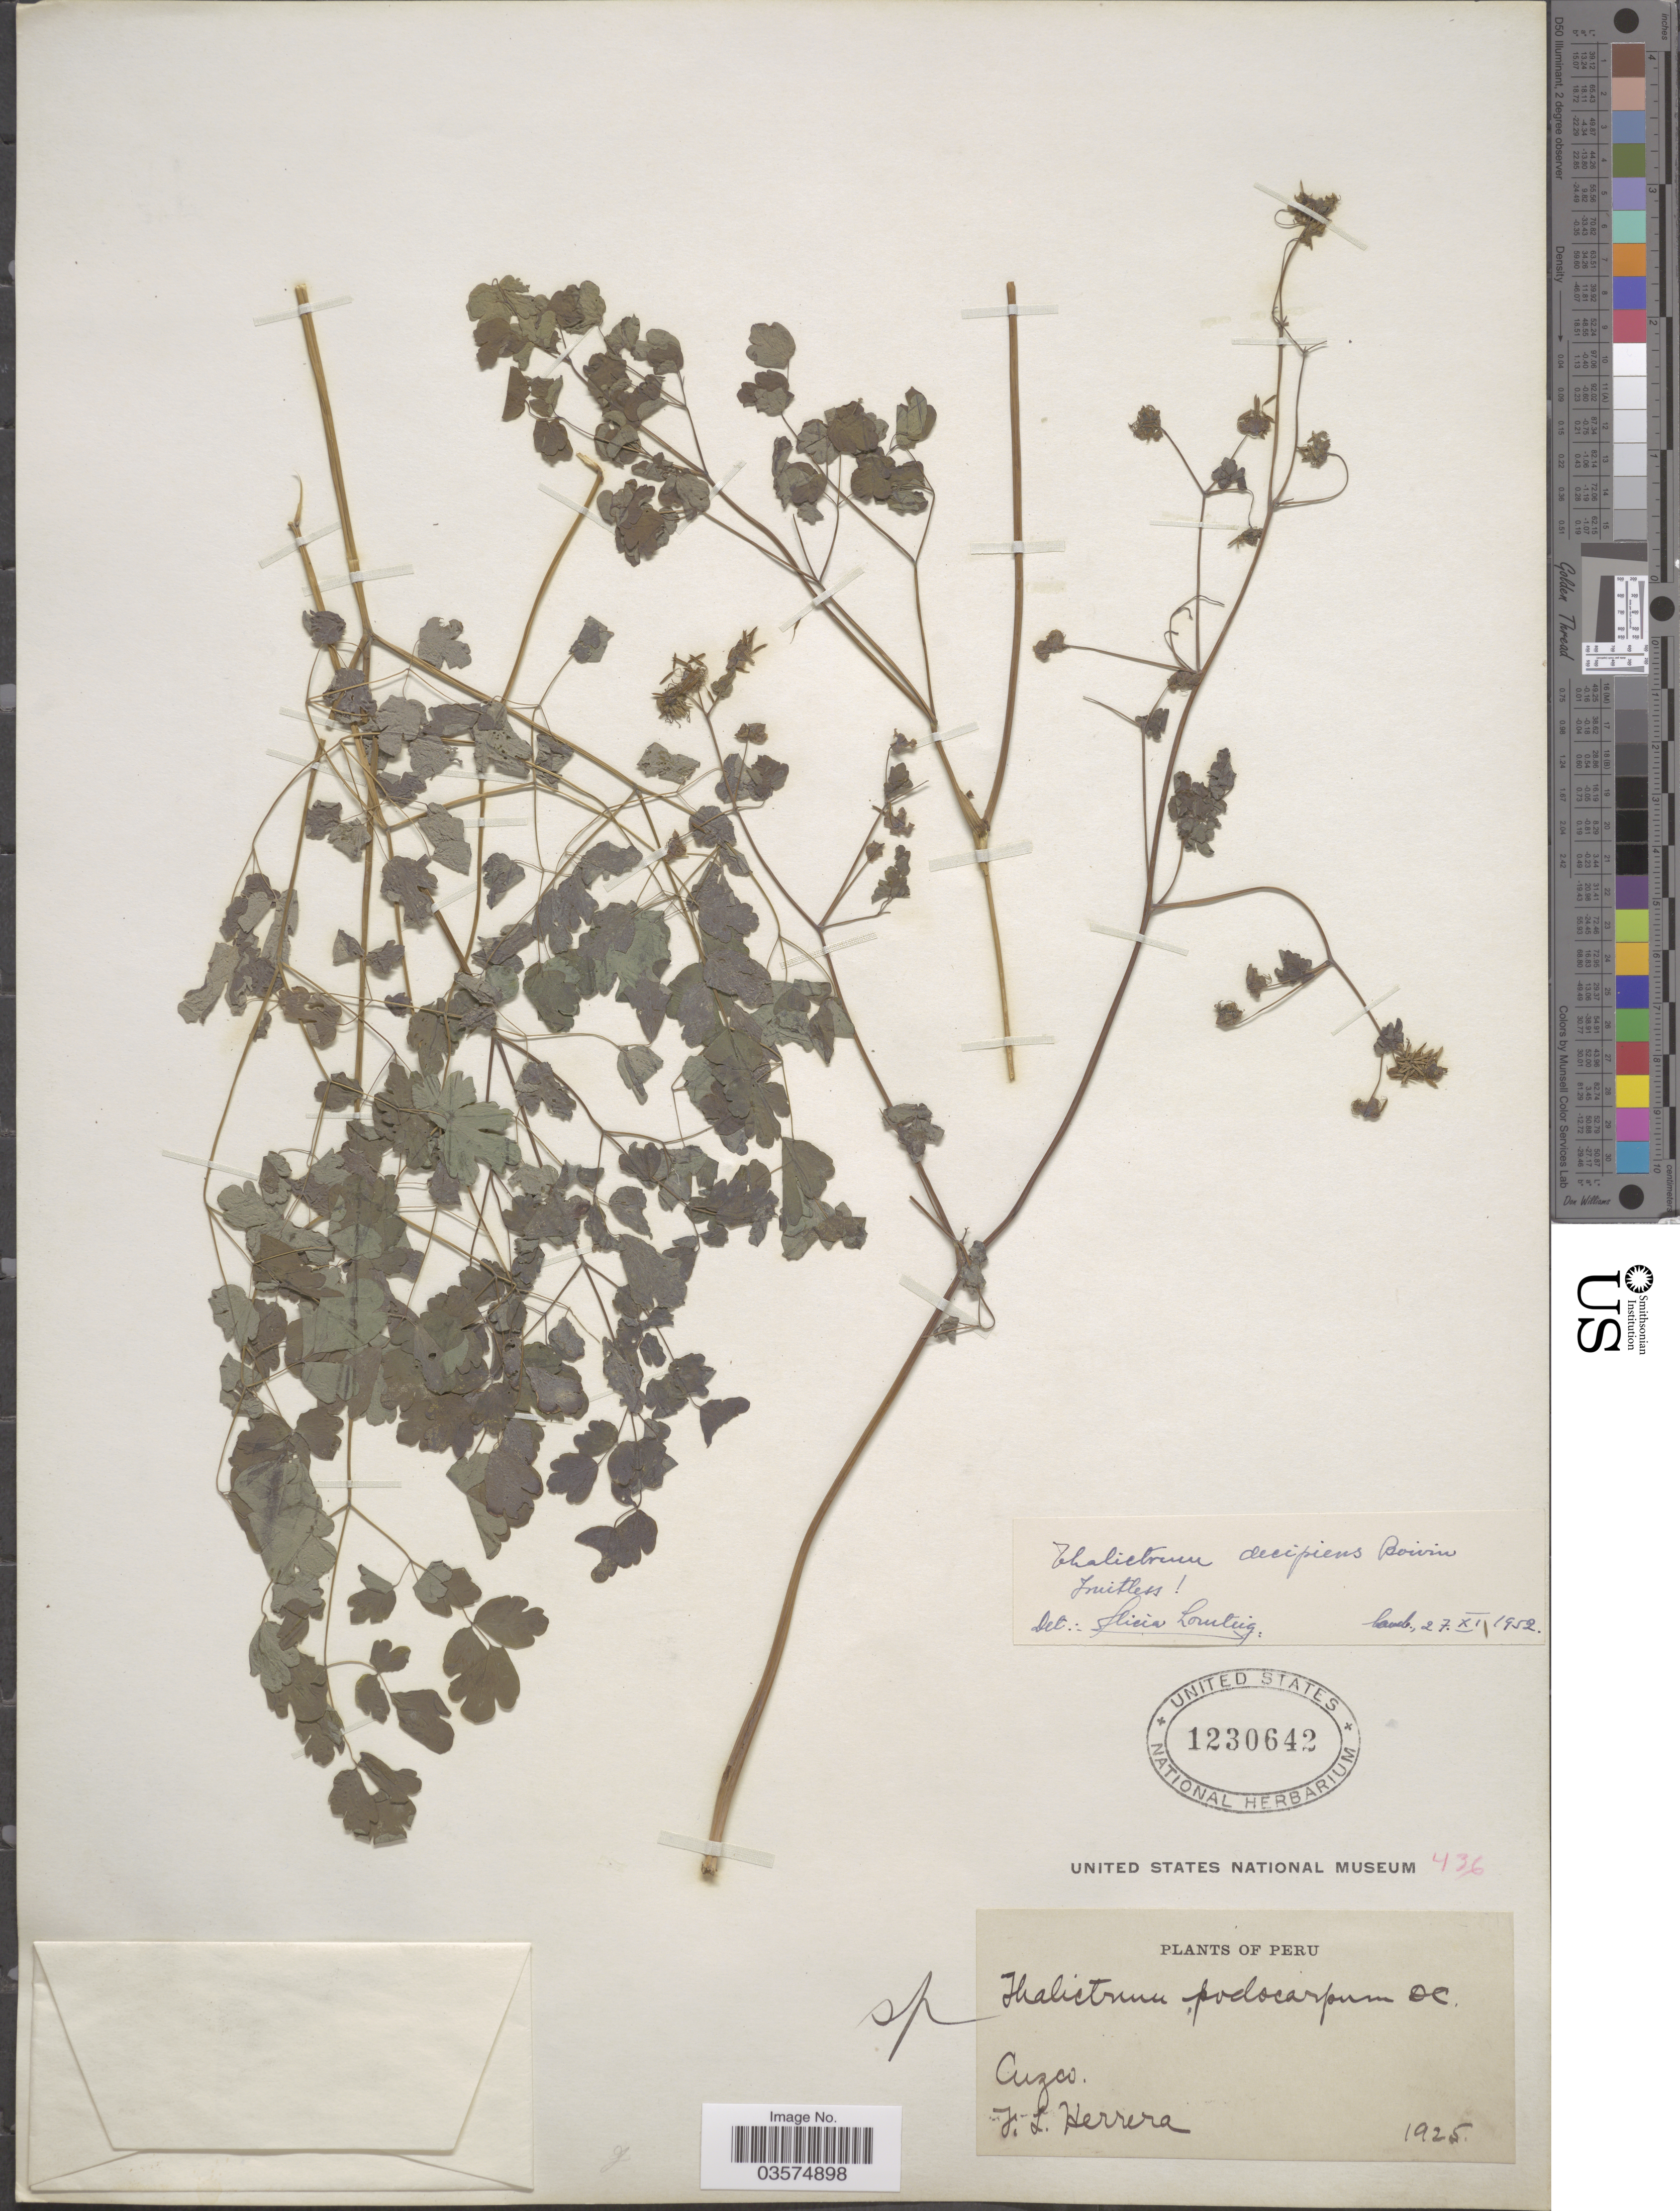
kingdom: Plantae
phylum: Tracheophyta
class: Magnoliopsida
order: Ranunculales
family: Ranunculaceae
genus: Thalictrum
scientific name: Thalictrum decipiens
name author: B. Boivin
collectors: F. L. Herrera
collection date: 1925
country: Peru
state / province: Cusco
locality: Cuzco.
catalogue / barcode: US 1230642